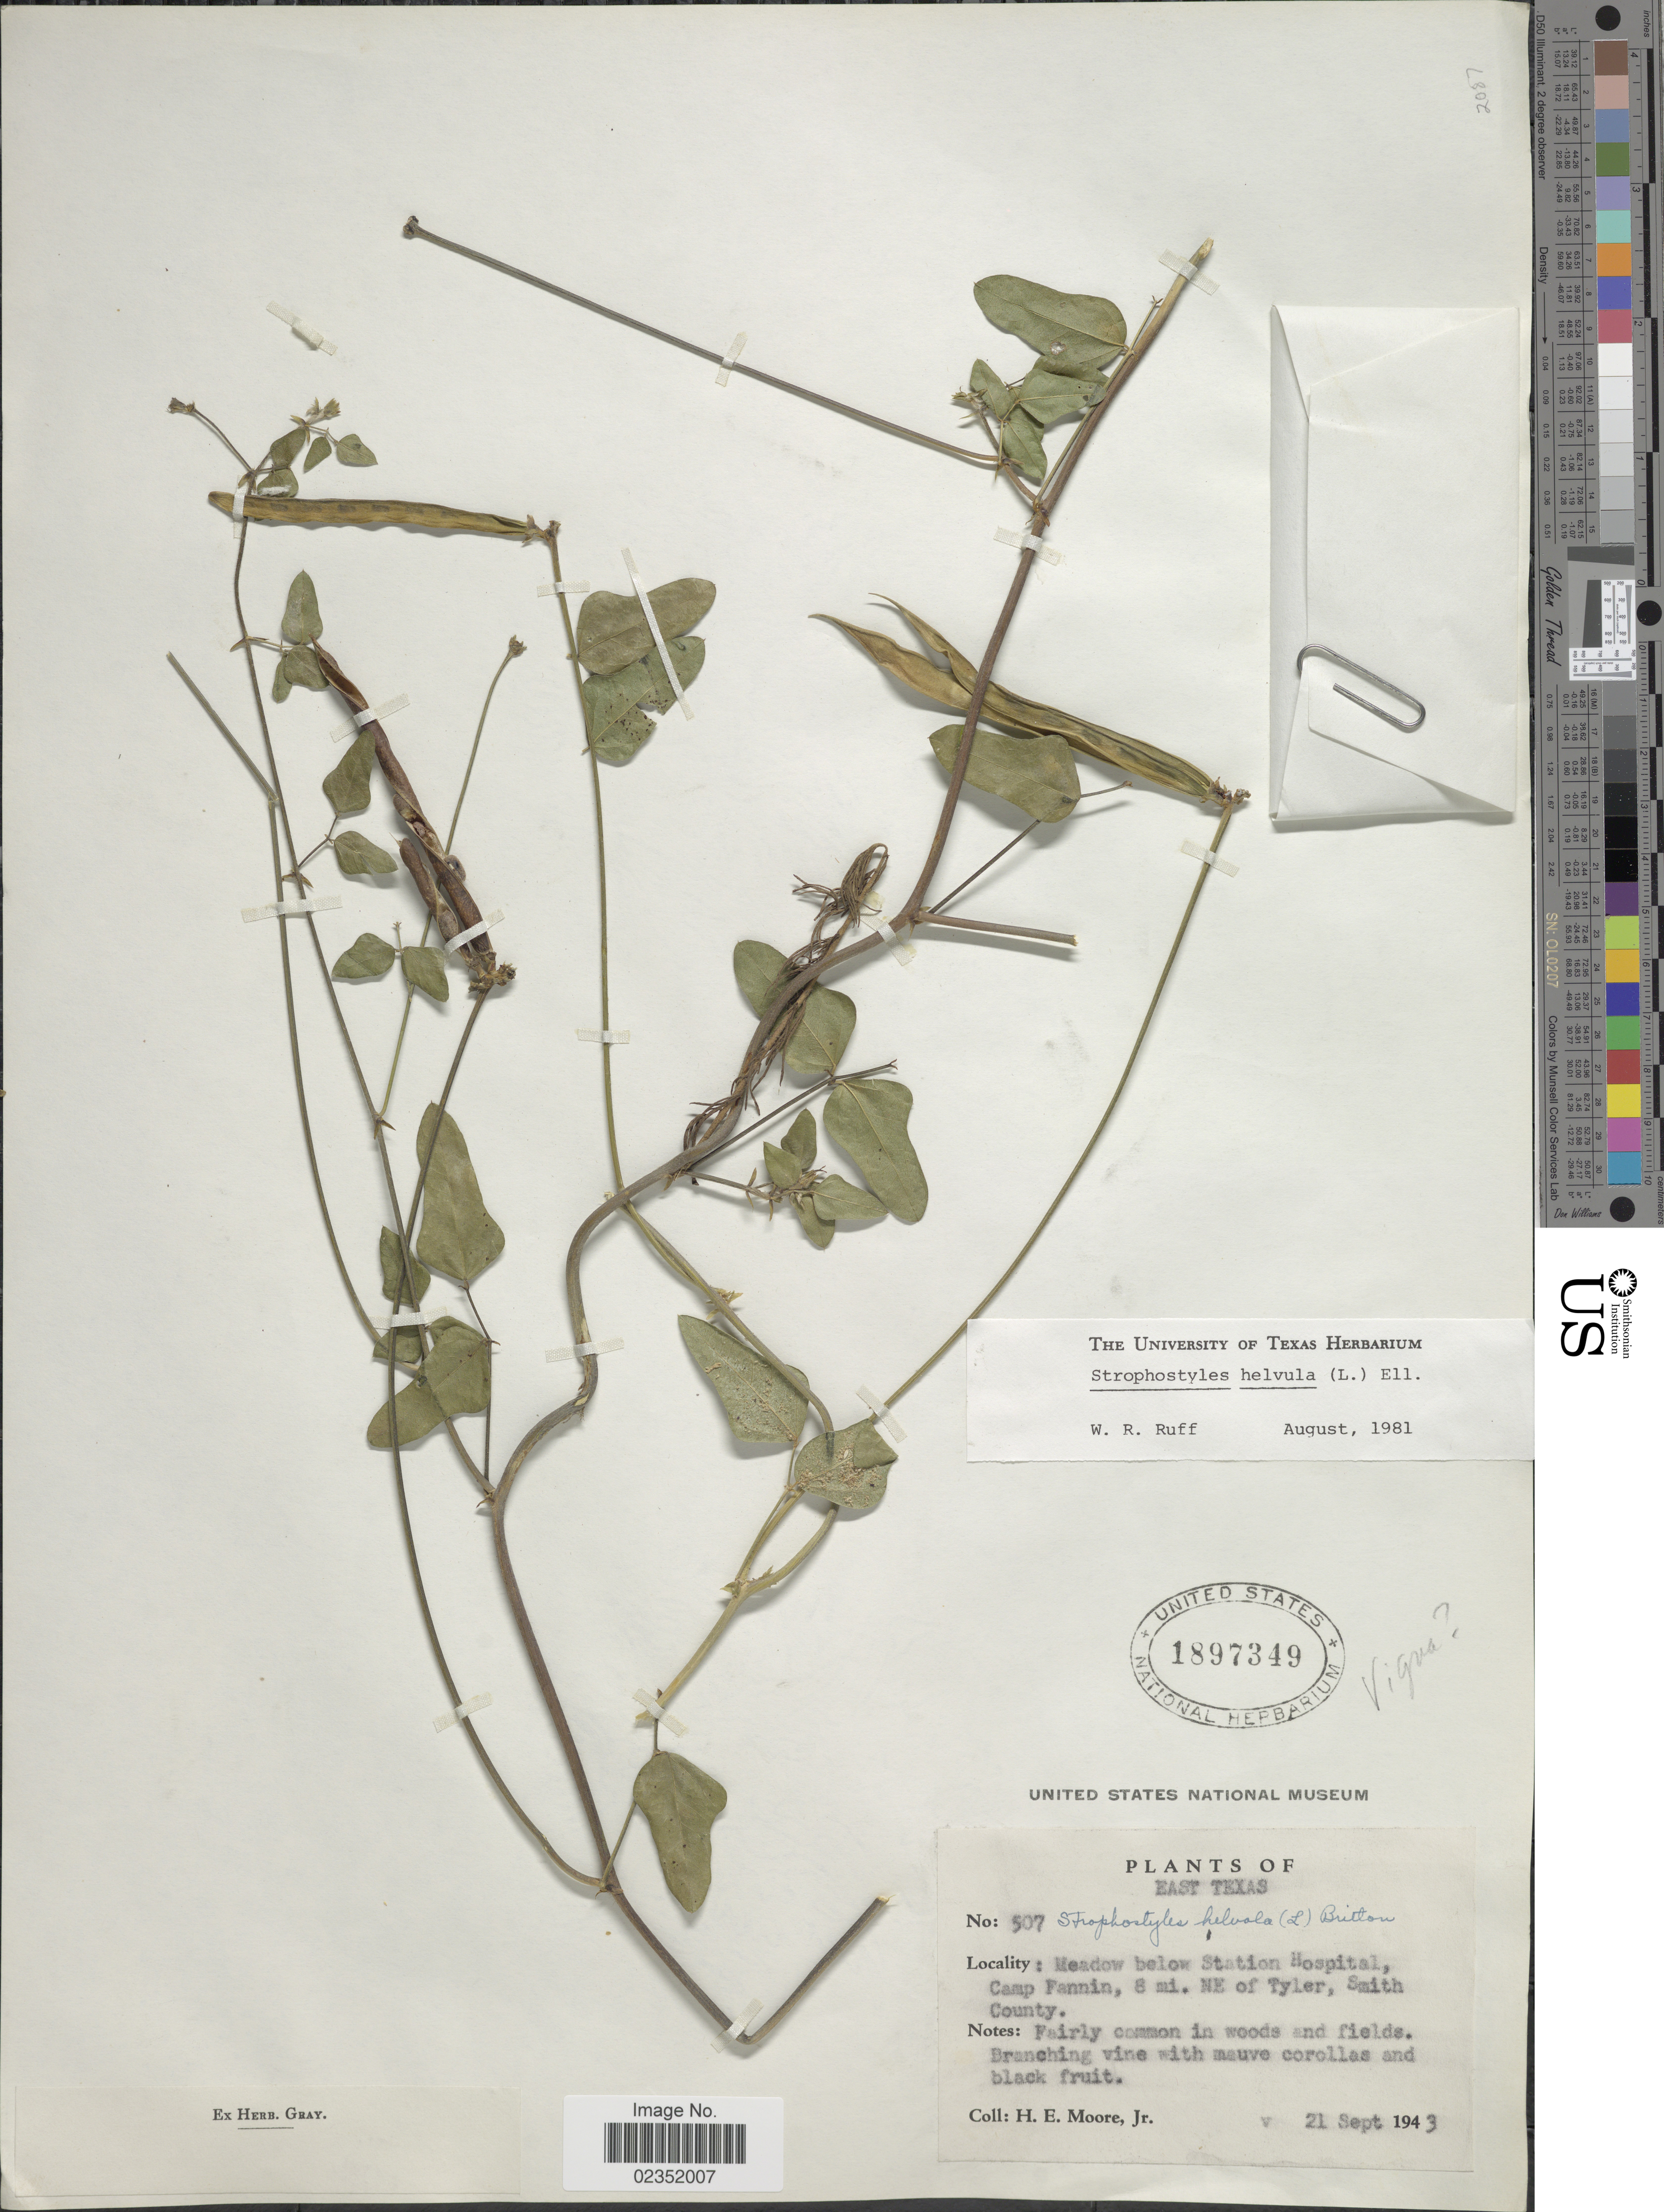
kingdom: Plantae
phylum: Tracheophyta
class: Magnoliopsida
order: Fabales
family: Fabaceae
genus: Strophostyles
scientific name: Strophostyles helvola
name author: (L.) Elliott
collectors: H. Moore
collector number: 507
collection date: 1943-09-21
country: United States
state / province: Texas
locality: East Texas, Meadow below Station Hospital, Camp Fannin, 8 mi. NE of Tyler, Smith County.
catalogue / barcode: US 1897349